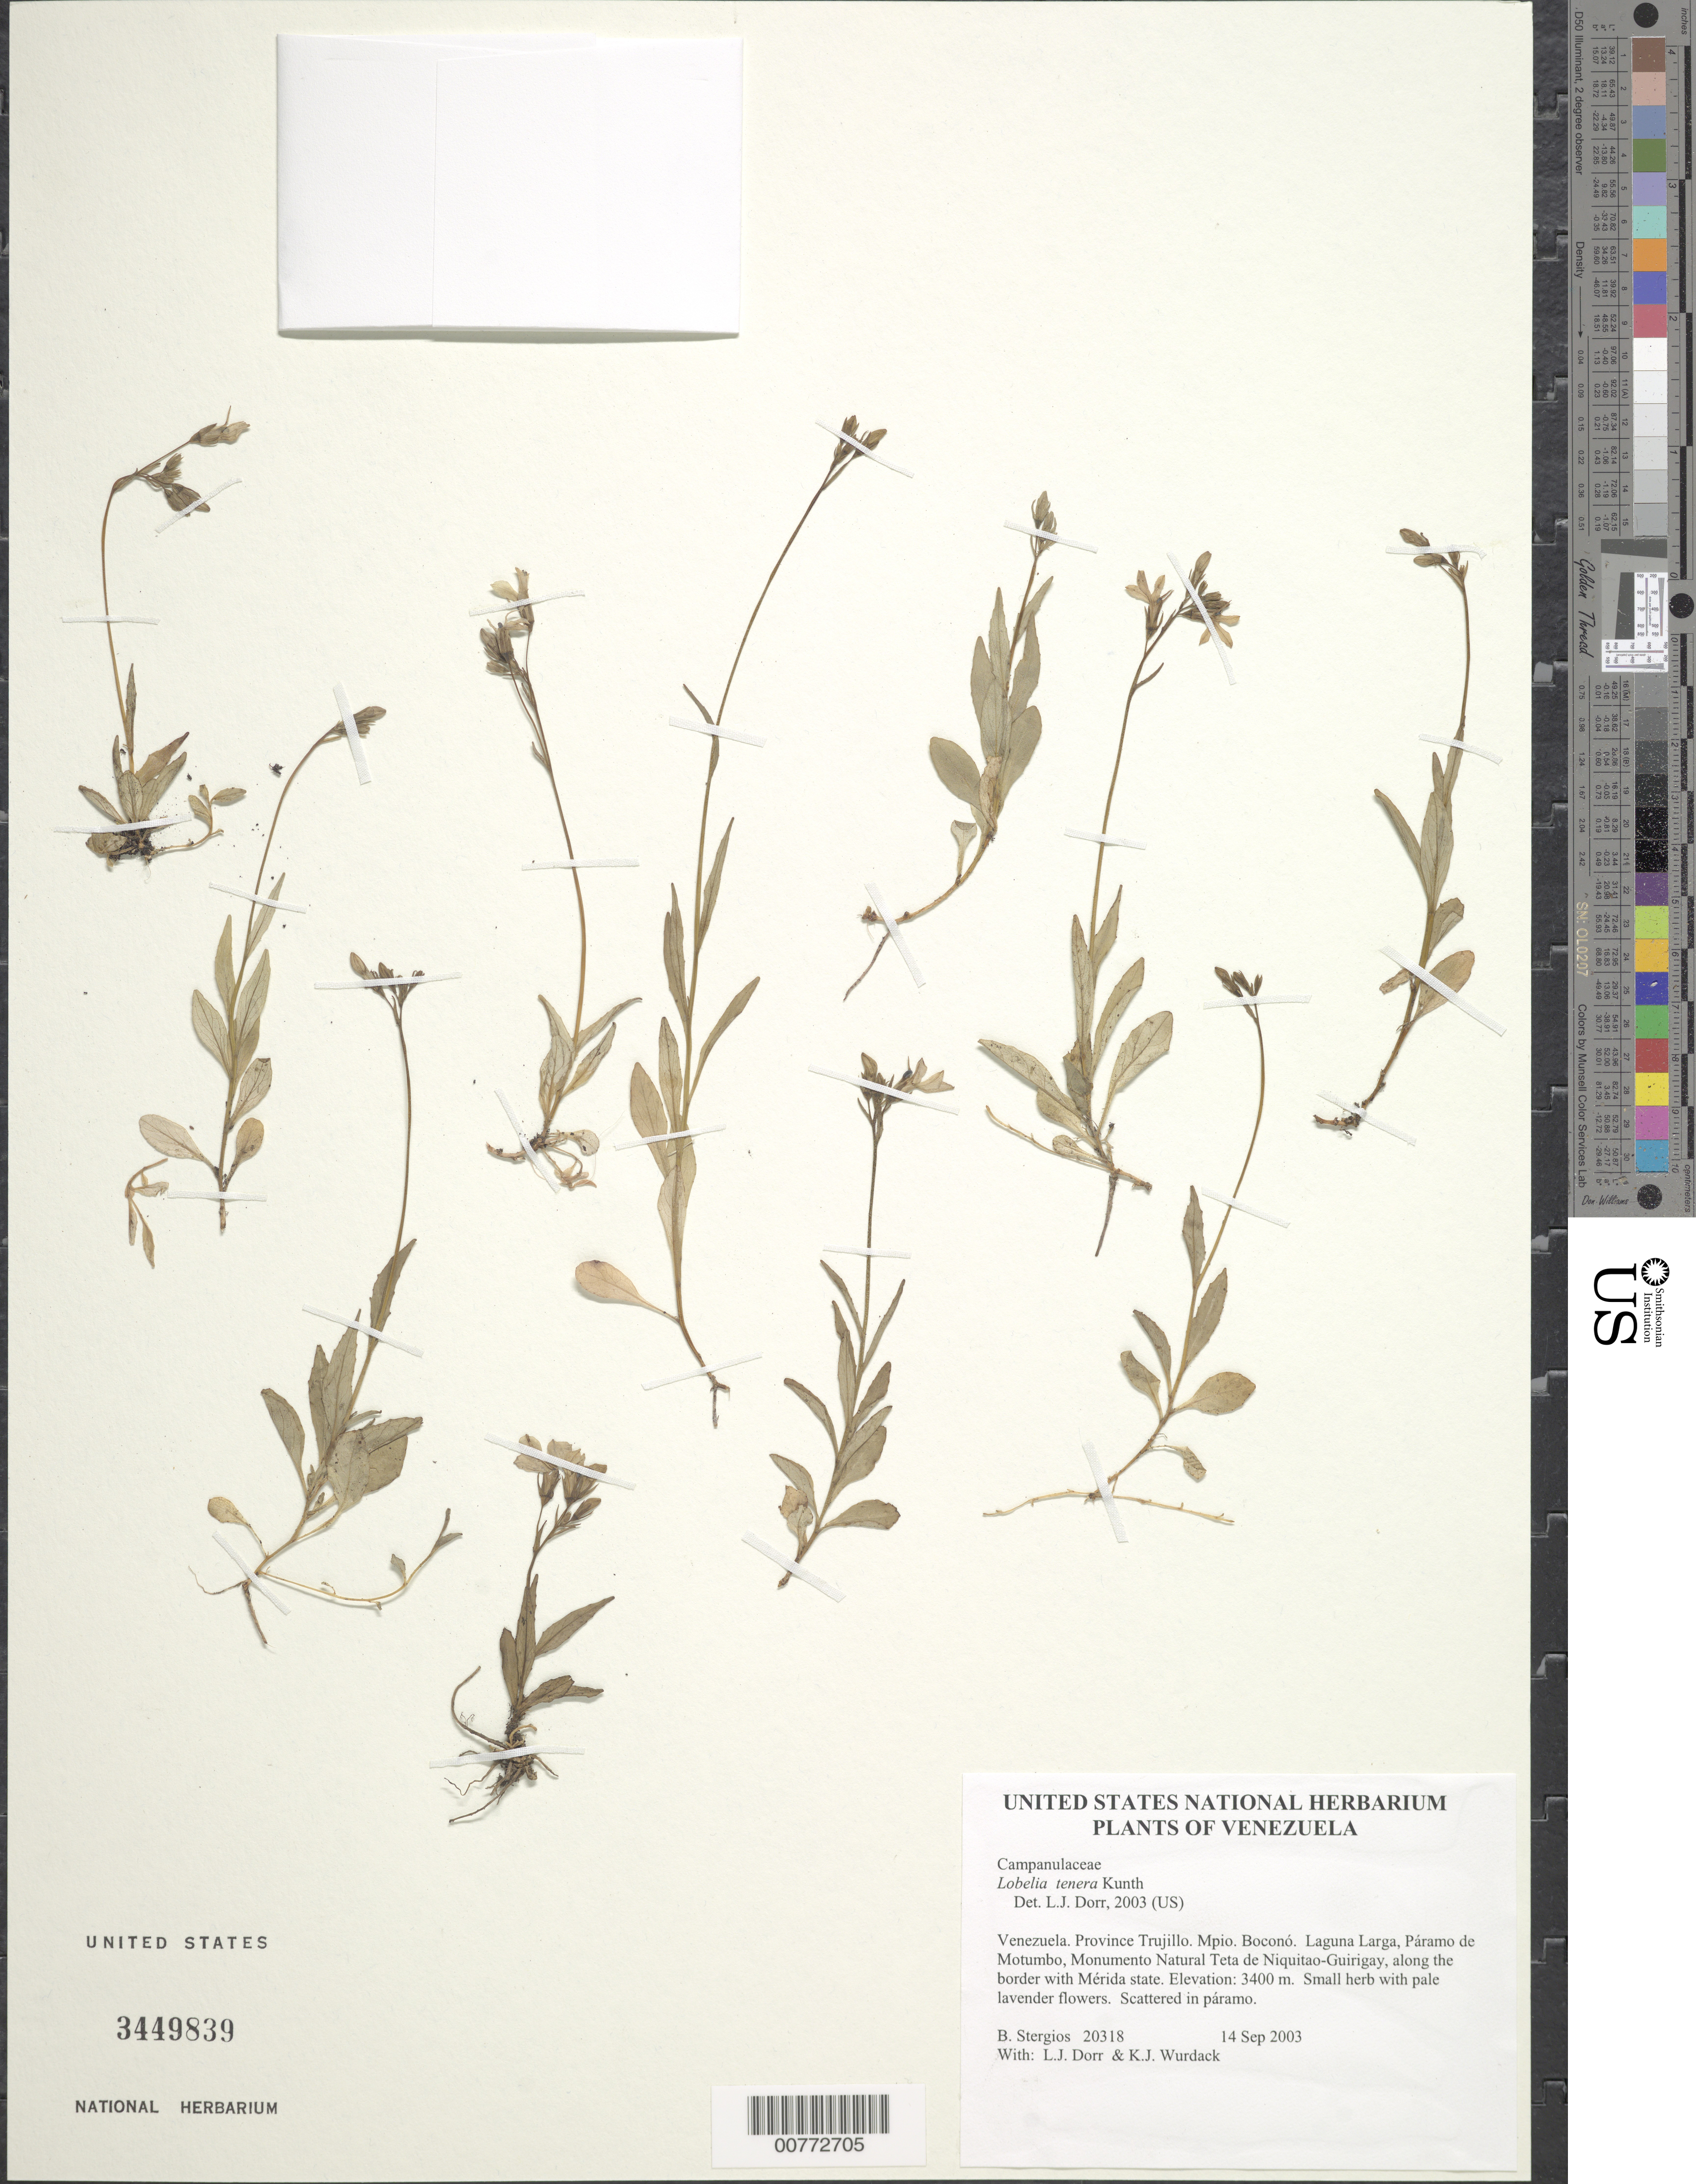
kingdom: Plantae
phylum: Tracheophyta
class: Magnoliopsida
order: Asterales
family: Campanulaceae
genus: Lobelia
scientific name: Lobelia tenera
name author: Kunth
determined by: Dorr, L. J., (BOT), Smithsonian Institution - National Museum of Natural History (UNITED STATES)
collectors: B. G. Stergios, L. J. Dorr & K. Wurdack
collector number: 20318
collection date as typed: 14 Sep 2003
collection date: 2003-09-14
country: Venezuela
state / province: Trujillo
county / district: Boconó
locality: Laguna Larga, Páramo de Motumbo, Monumento Natural Teta de Niquitao-Guirigay, along the border with Mérida state.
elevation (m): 3400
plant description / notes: F, NY, OSH, PORT, US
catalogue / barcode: US 3449839